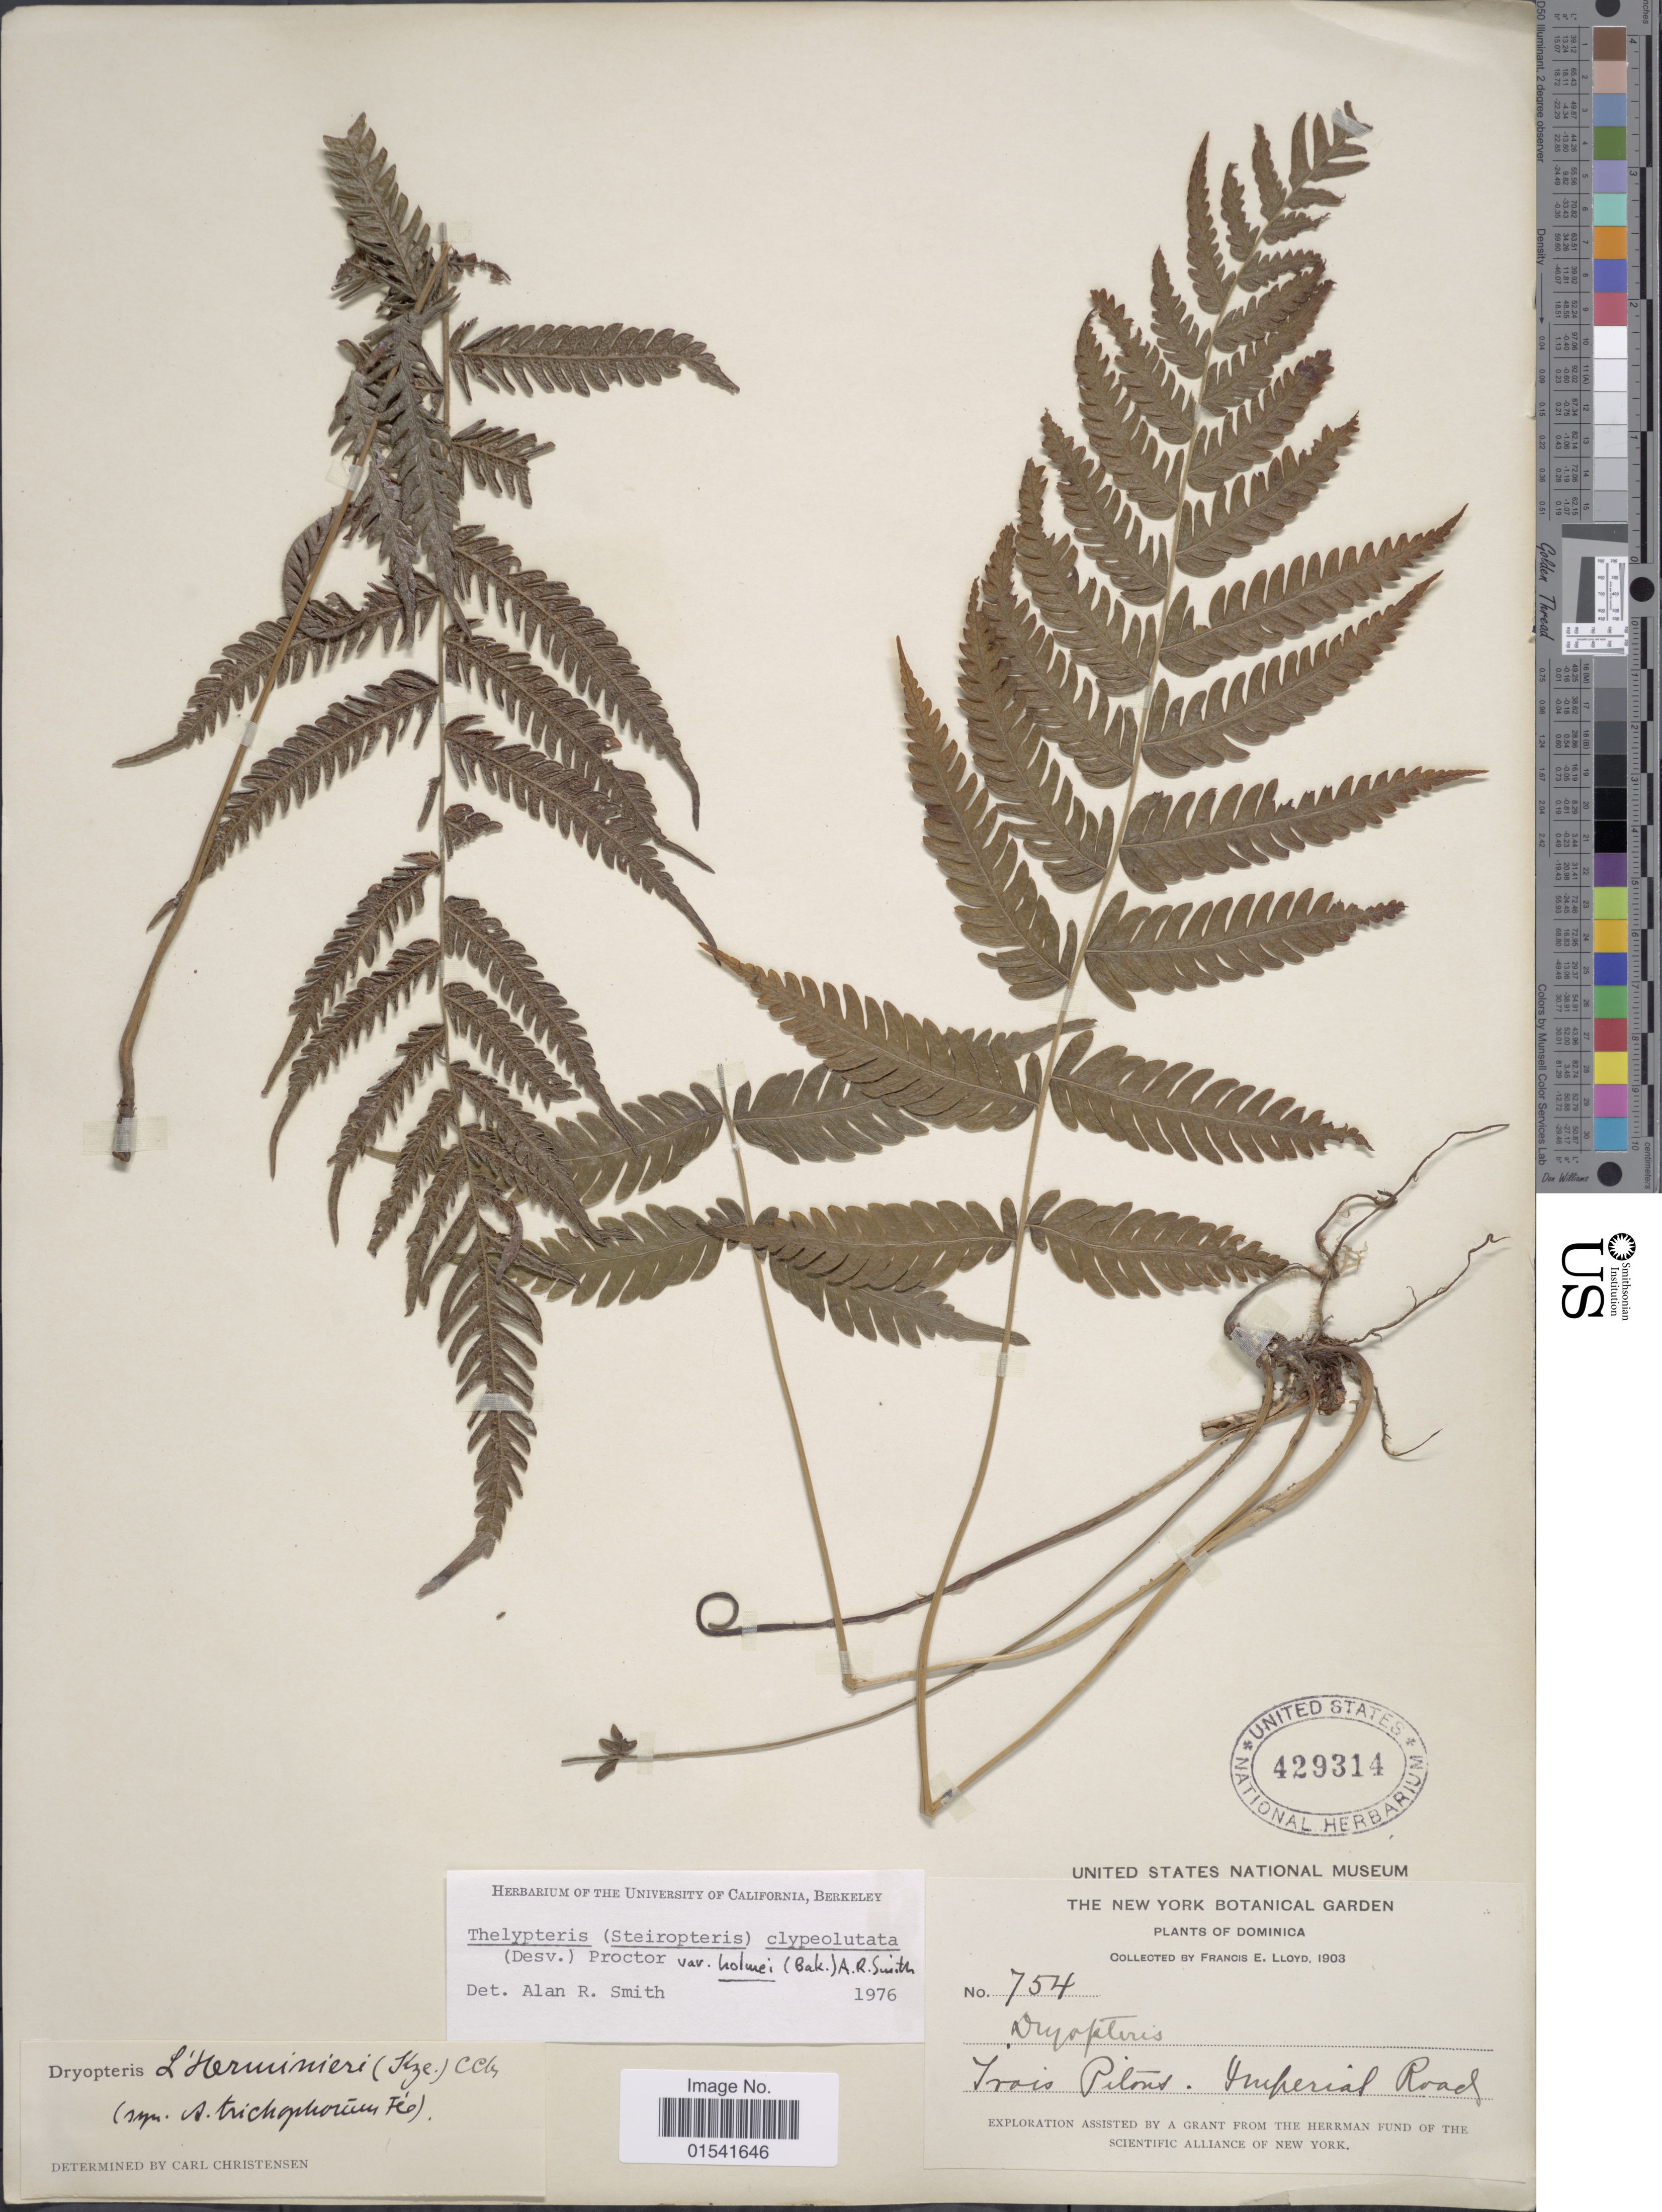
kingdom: Plantae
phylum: Tracheophyta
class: Polypodiopsida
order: Polypodiales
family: Thelypteridaceae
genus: Steiropteris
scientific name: Steiropteris clypeolutata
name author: (Desv.) Pic. Serm.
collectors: Lloyd, C. E.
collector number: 754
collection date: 1903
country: Dominica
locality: Trois Pitons, Imperial Road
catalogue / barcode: US 429314